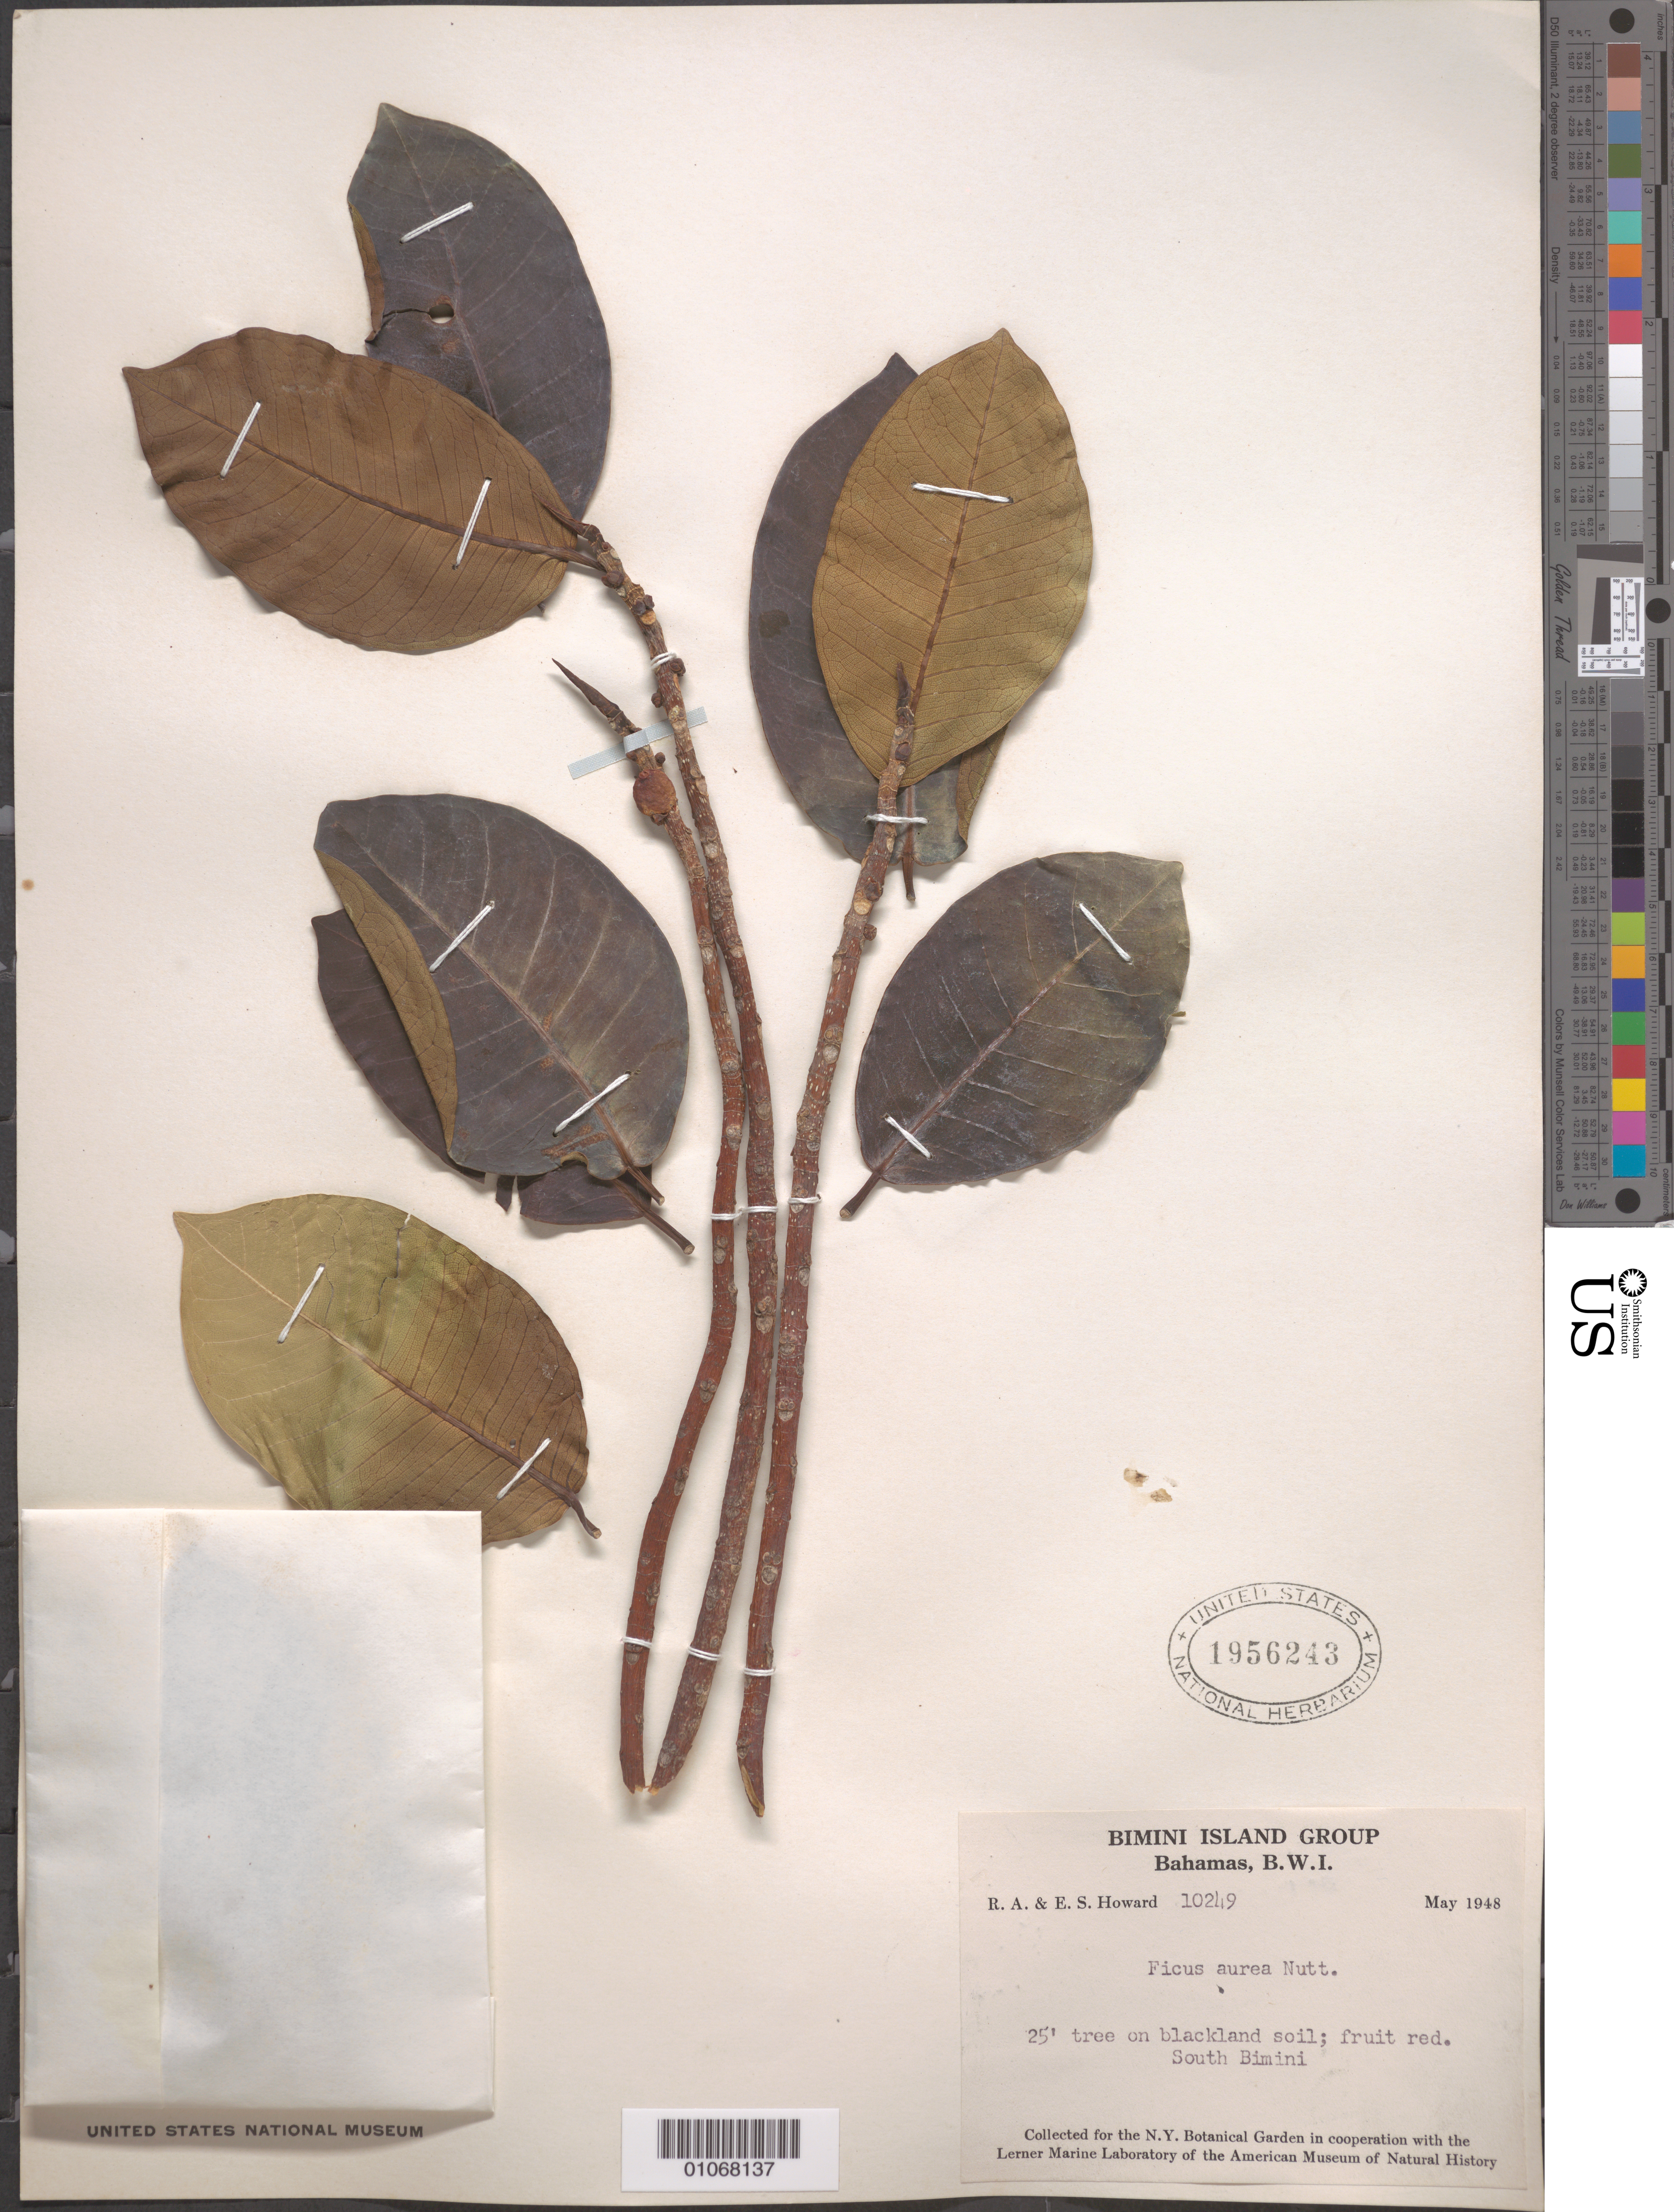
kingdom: Plantae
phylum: Tracheophyta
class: Magnoliopsida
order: Rosales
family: Moraceae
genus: Ficus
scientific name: Ficus aurea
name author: Nutt.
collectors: R. A. Howard & E. S. Howard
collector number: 10249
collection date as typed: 01 May 1948 to 31 May 1948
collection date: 1948-05-01/1948-05-31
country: Bahamas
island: Bimini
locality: South Bimini.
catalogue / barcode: US 1956243